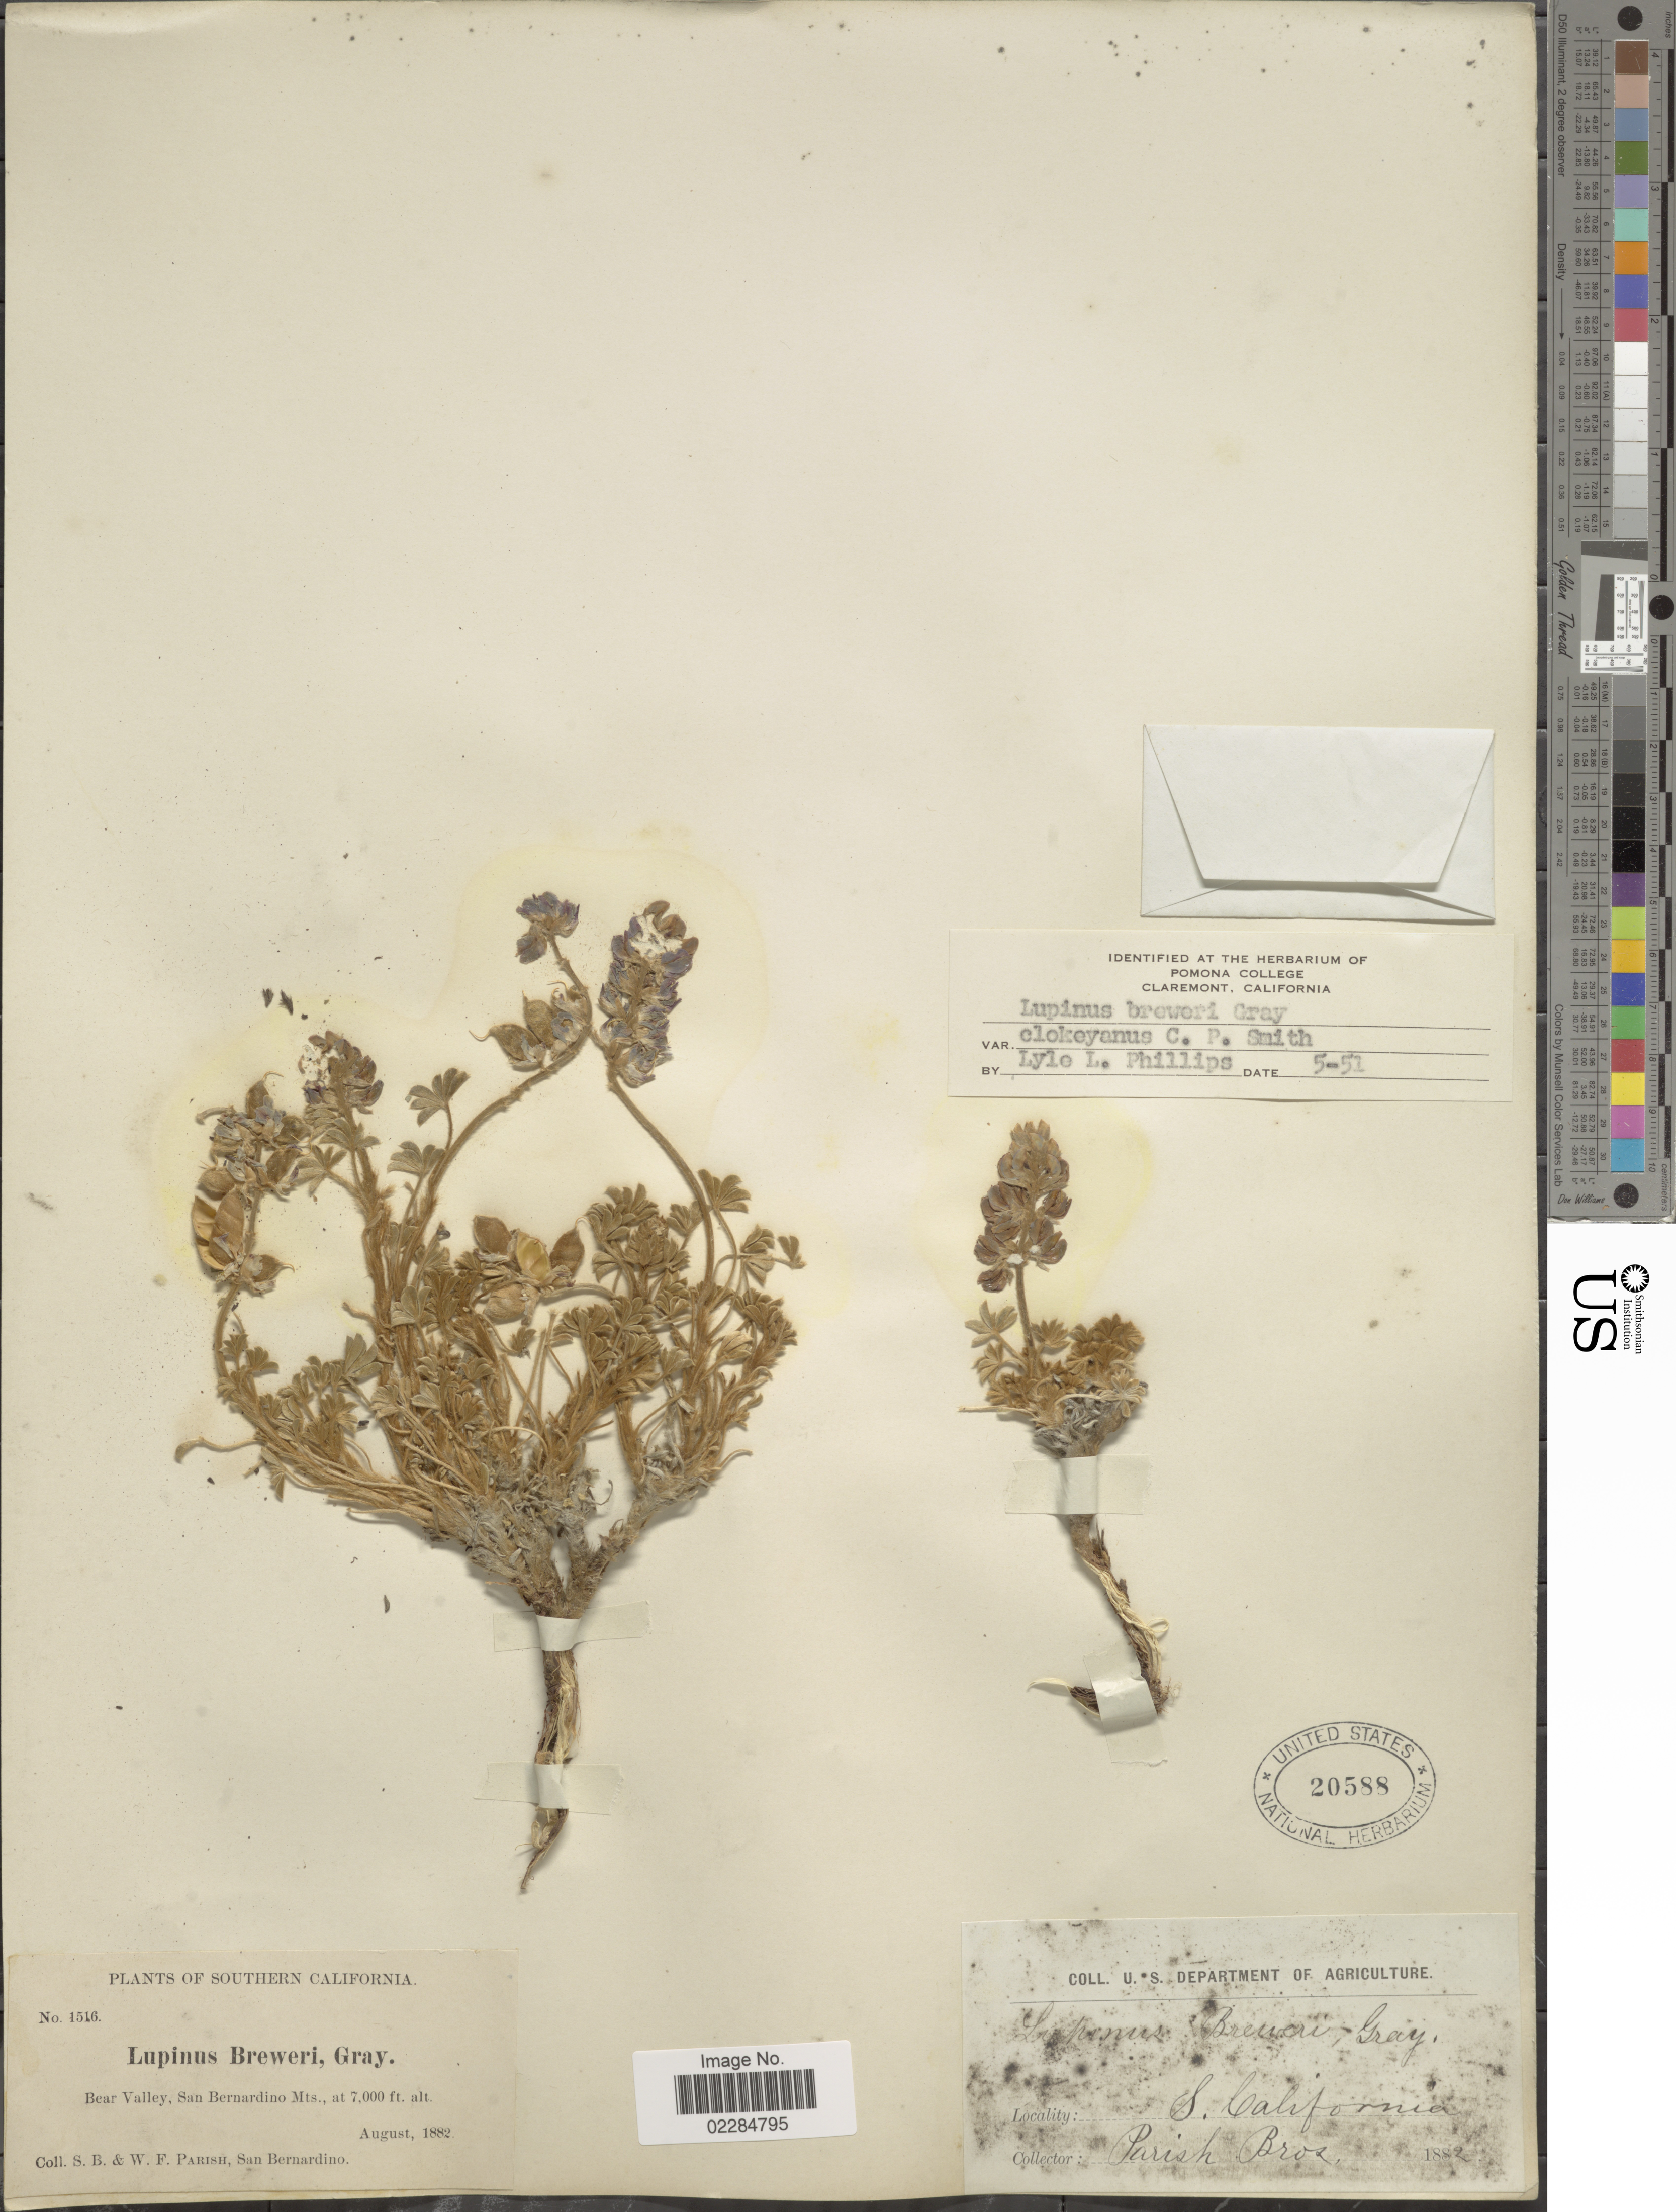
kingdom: Plantae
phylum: Tracheophyta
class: Magnoliopsida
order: Fabales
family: Fabaceae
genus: Lupinus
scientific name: Lupinus breweri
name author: A. Gray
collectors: S. B. Parish & W. F. Parish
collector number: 1516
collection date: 1882-08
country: United States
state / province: California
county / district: San Bernardino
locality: Southern California. Bear Valley, San Bernardino Mts.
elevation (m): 2134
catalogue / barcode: US 20588